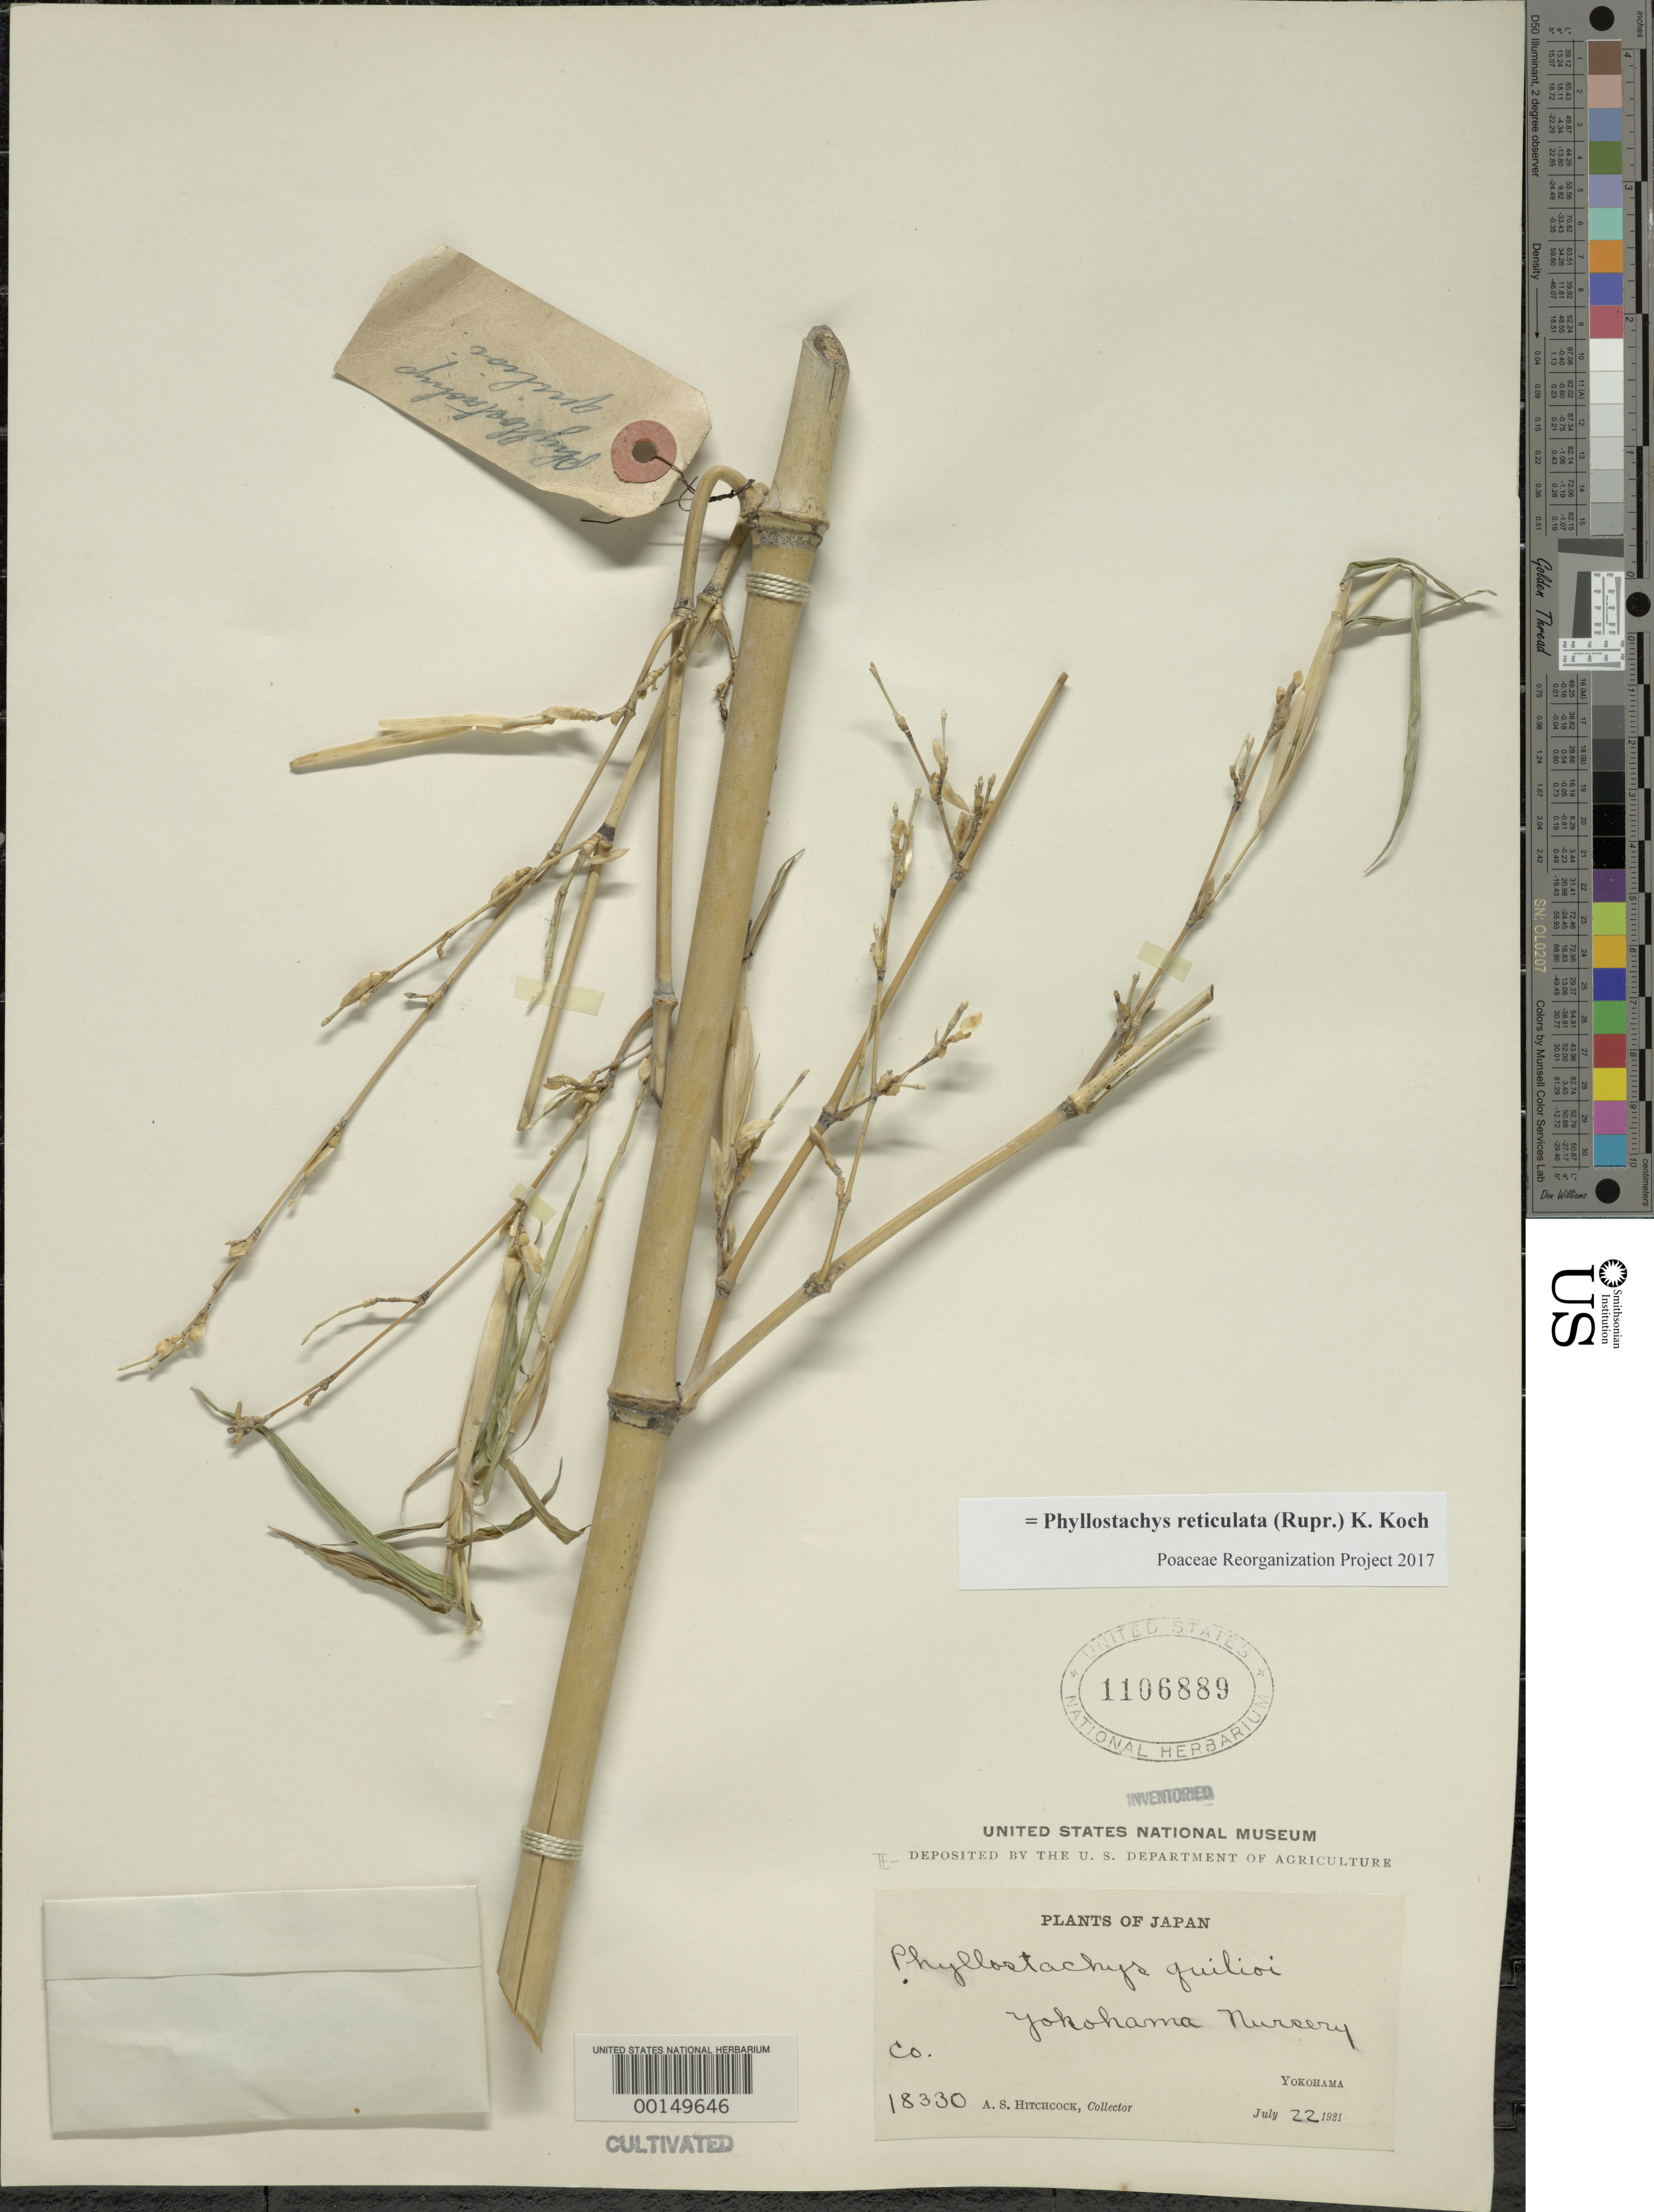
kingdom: Plantae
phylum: Tracheophyta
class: Liliopsida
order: Poales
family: Poaceae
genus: Phyllostachys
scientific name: Phyllostachys reticulata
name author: (Rupr.) K. Koch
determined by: Poaceae Reorganization Project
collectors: A. S. Hitchcock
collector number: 18330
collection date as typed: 22 Jul 1921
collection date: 1921-07-22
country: Japan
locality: Yokohama, yokohama nursery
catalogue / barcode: US 1106889